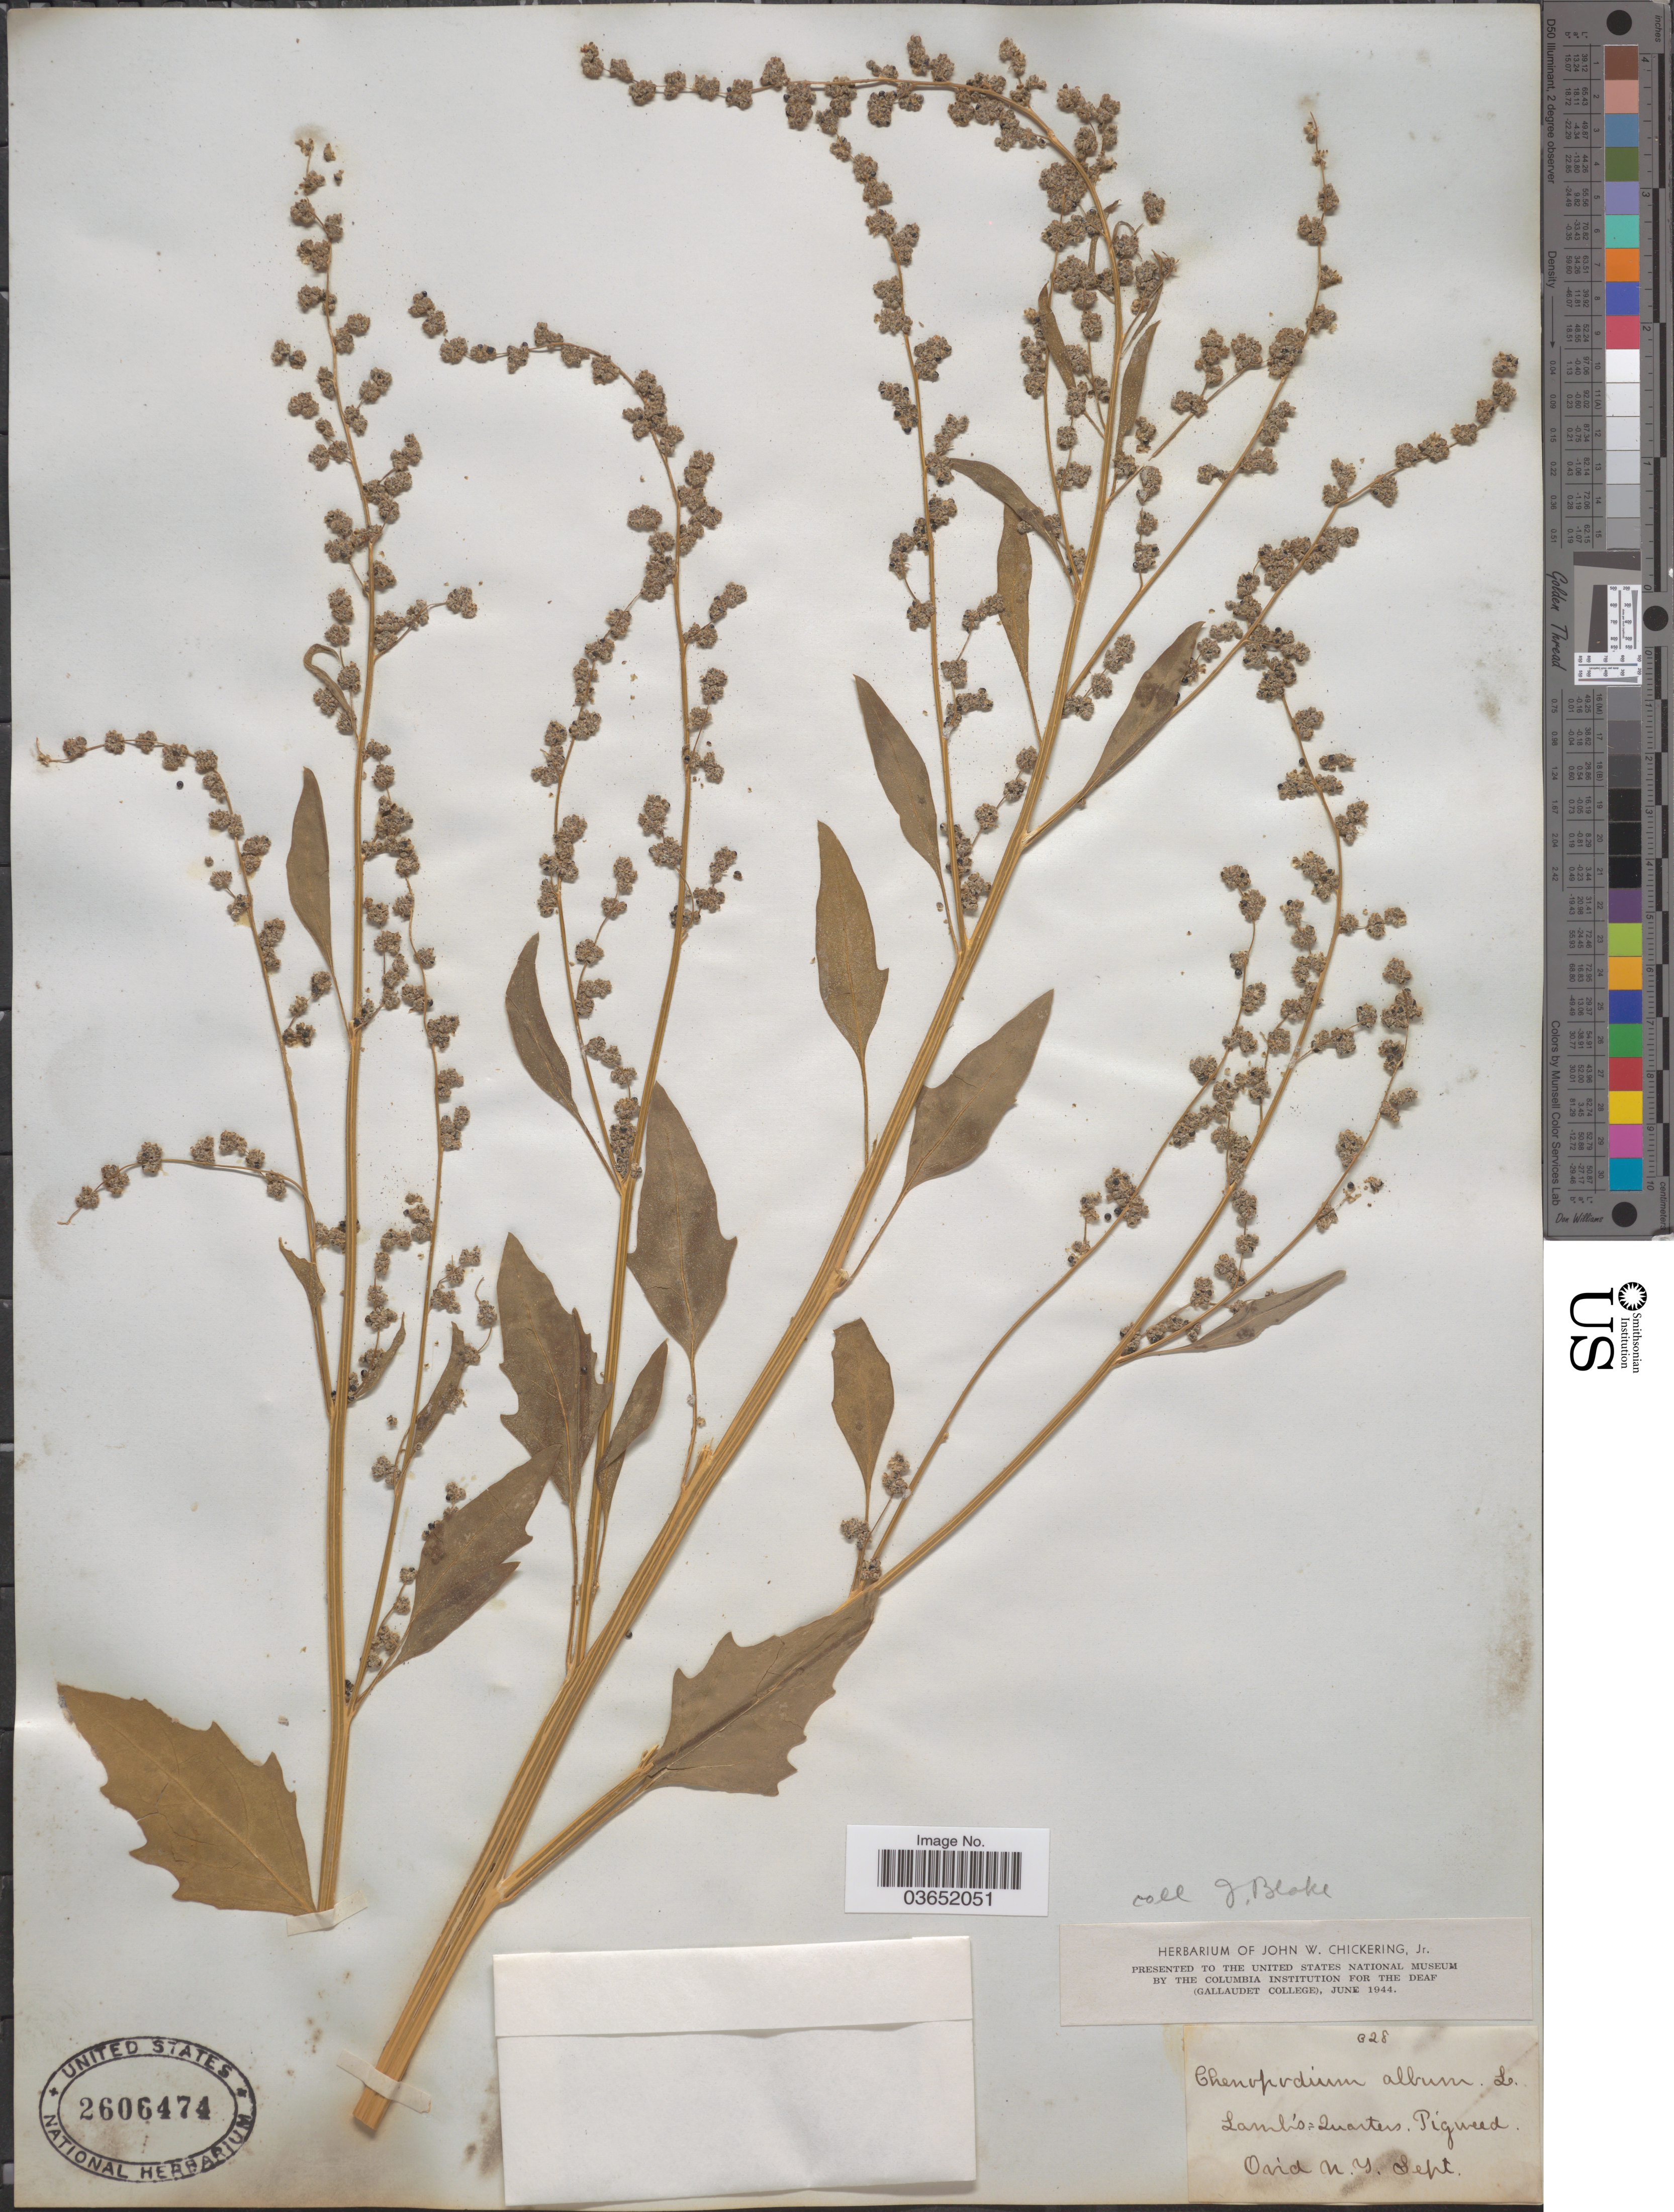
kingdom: Plantae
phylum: Tracheophyta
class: Magnoliopsida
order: Caryophyllales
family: Amaranthaceae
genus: Chenopodium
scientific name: Chenopodium album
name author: L.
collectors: J. Blake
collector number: G28*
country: United States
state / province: New York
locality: Ovid.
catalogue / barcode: US 2606474